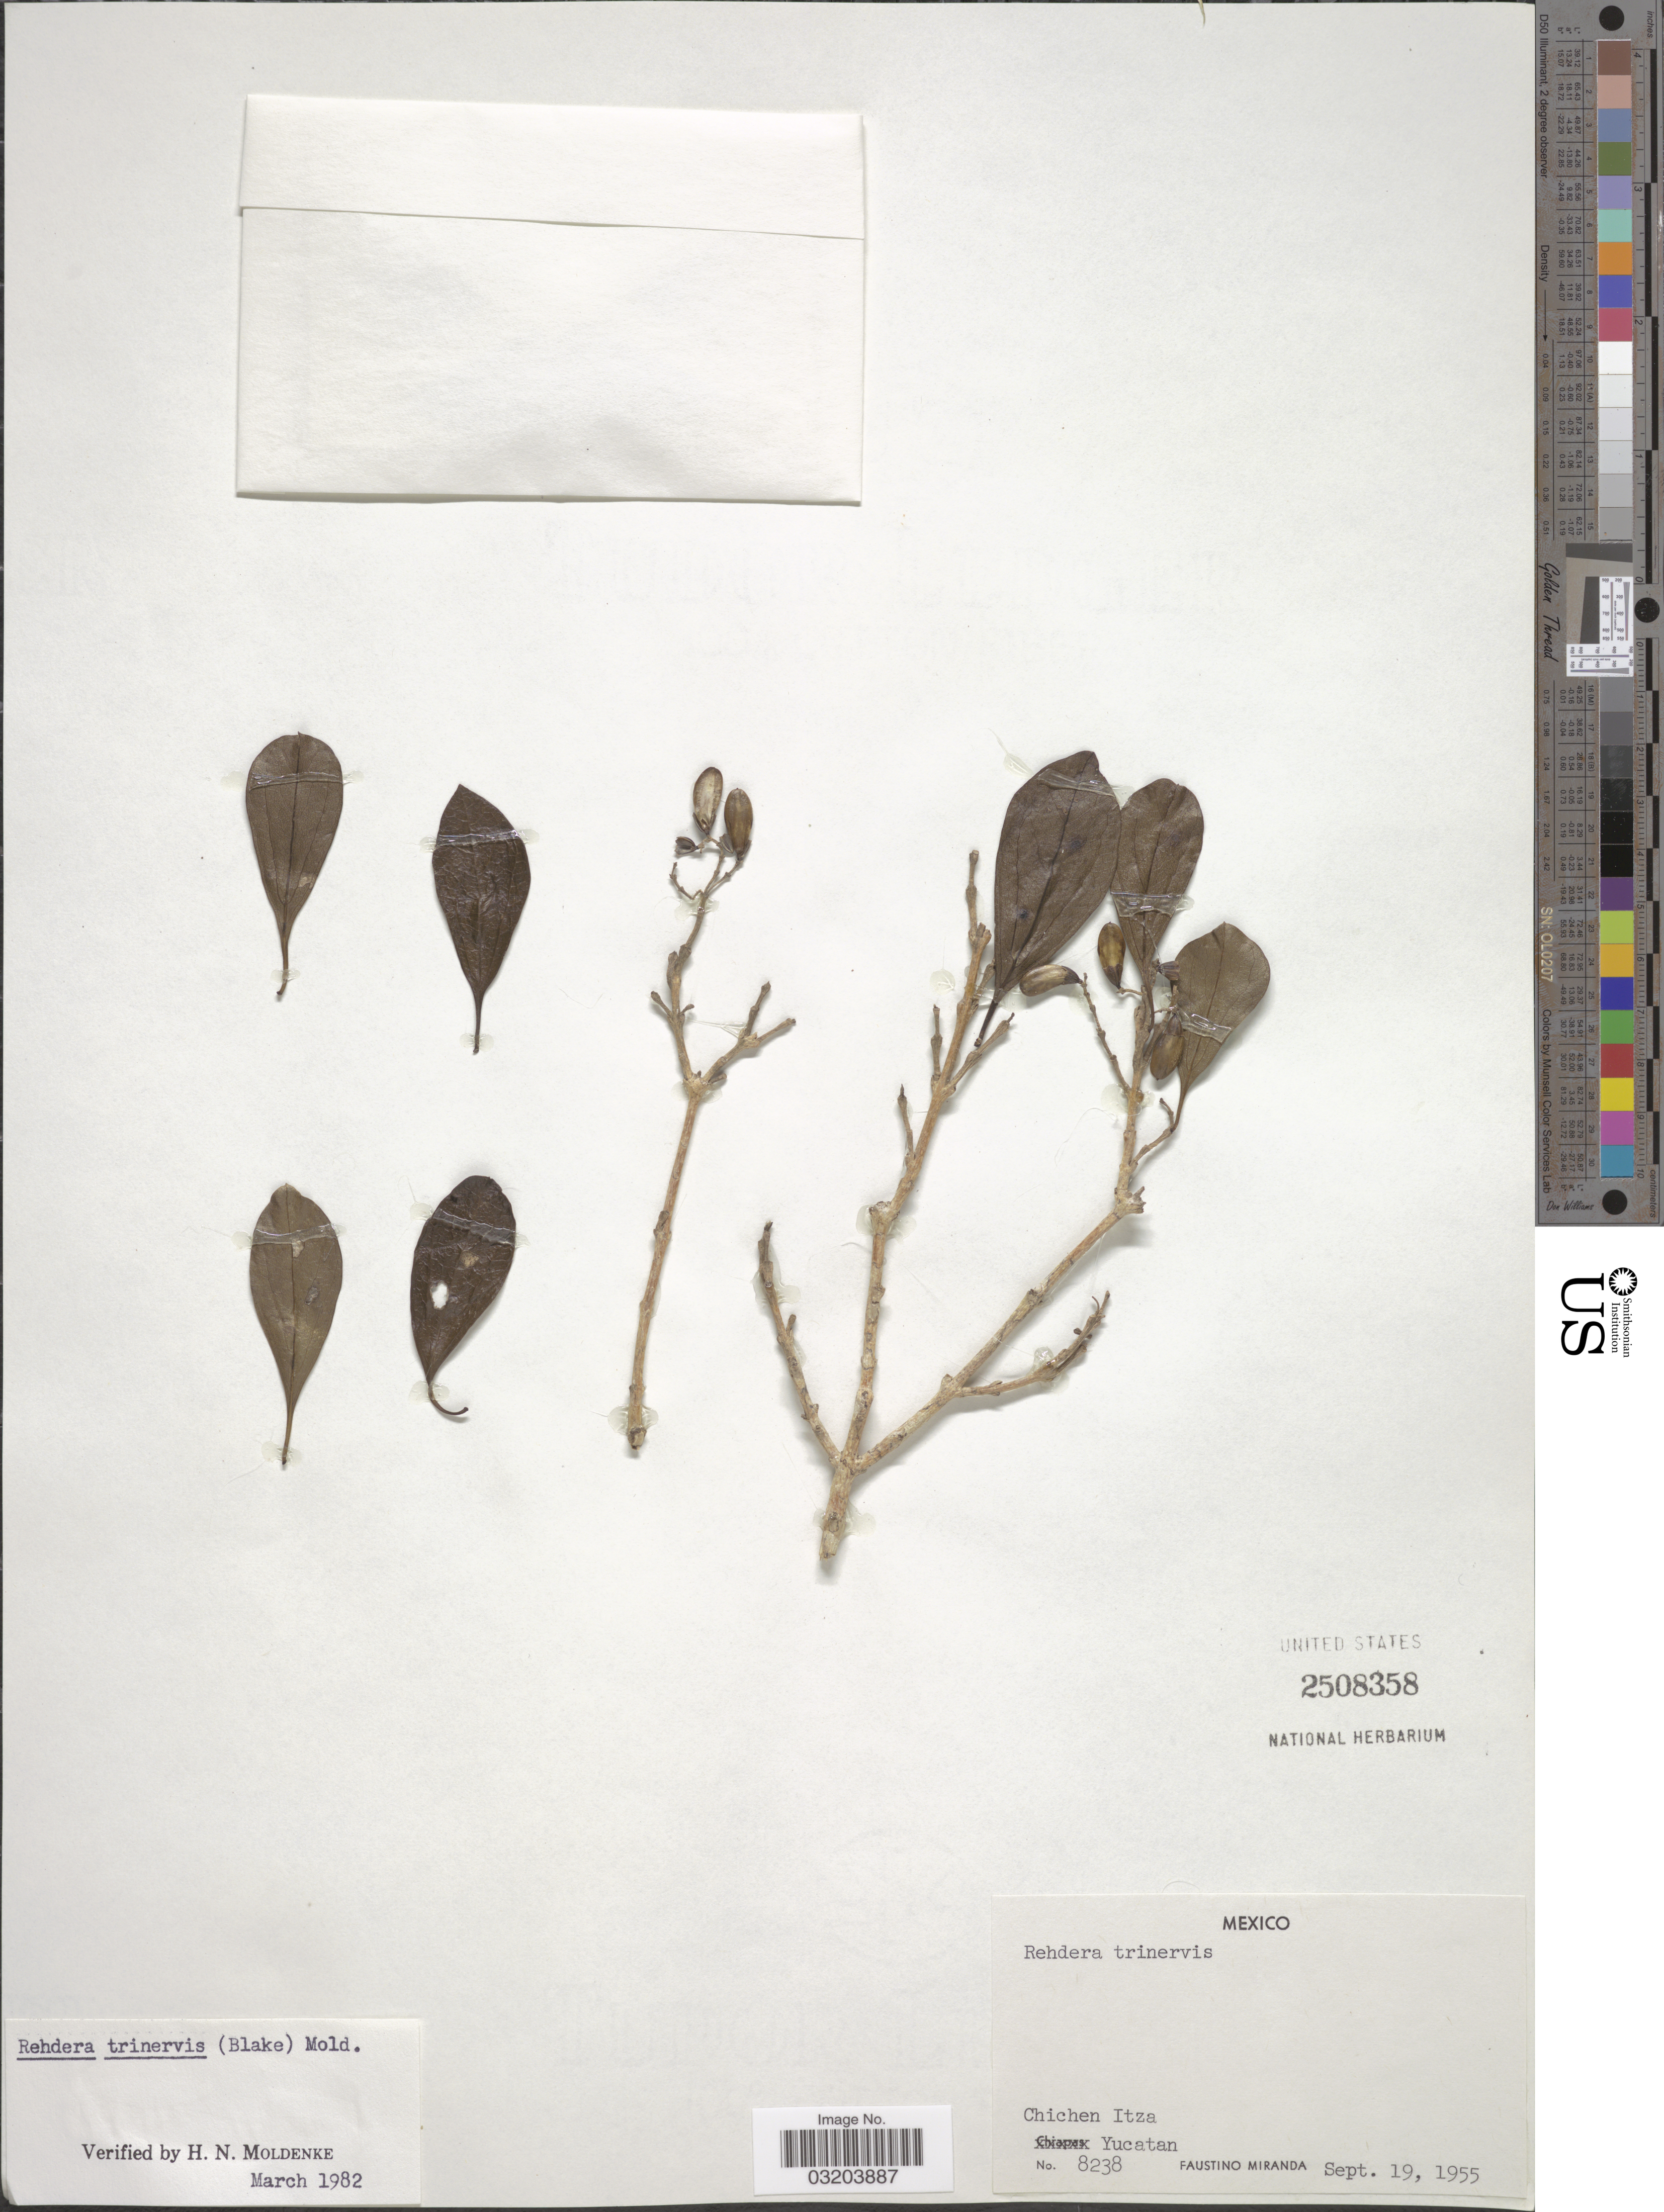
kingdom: Plantae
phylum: Tracheophyta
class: Magnoliopsida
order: Lamiales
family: Verbenaceae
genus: Rehdera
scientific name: Rehdera trinervis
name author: (S.F. Blake) Moldenke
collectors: F. Miranda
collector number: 8238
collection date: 1955-09-19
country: Mexico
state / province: Yucatán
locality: Chichen Itza.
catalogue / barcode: US 2508358